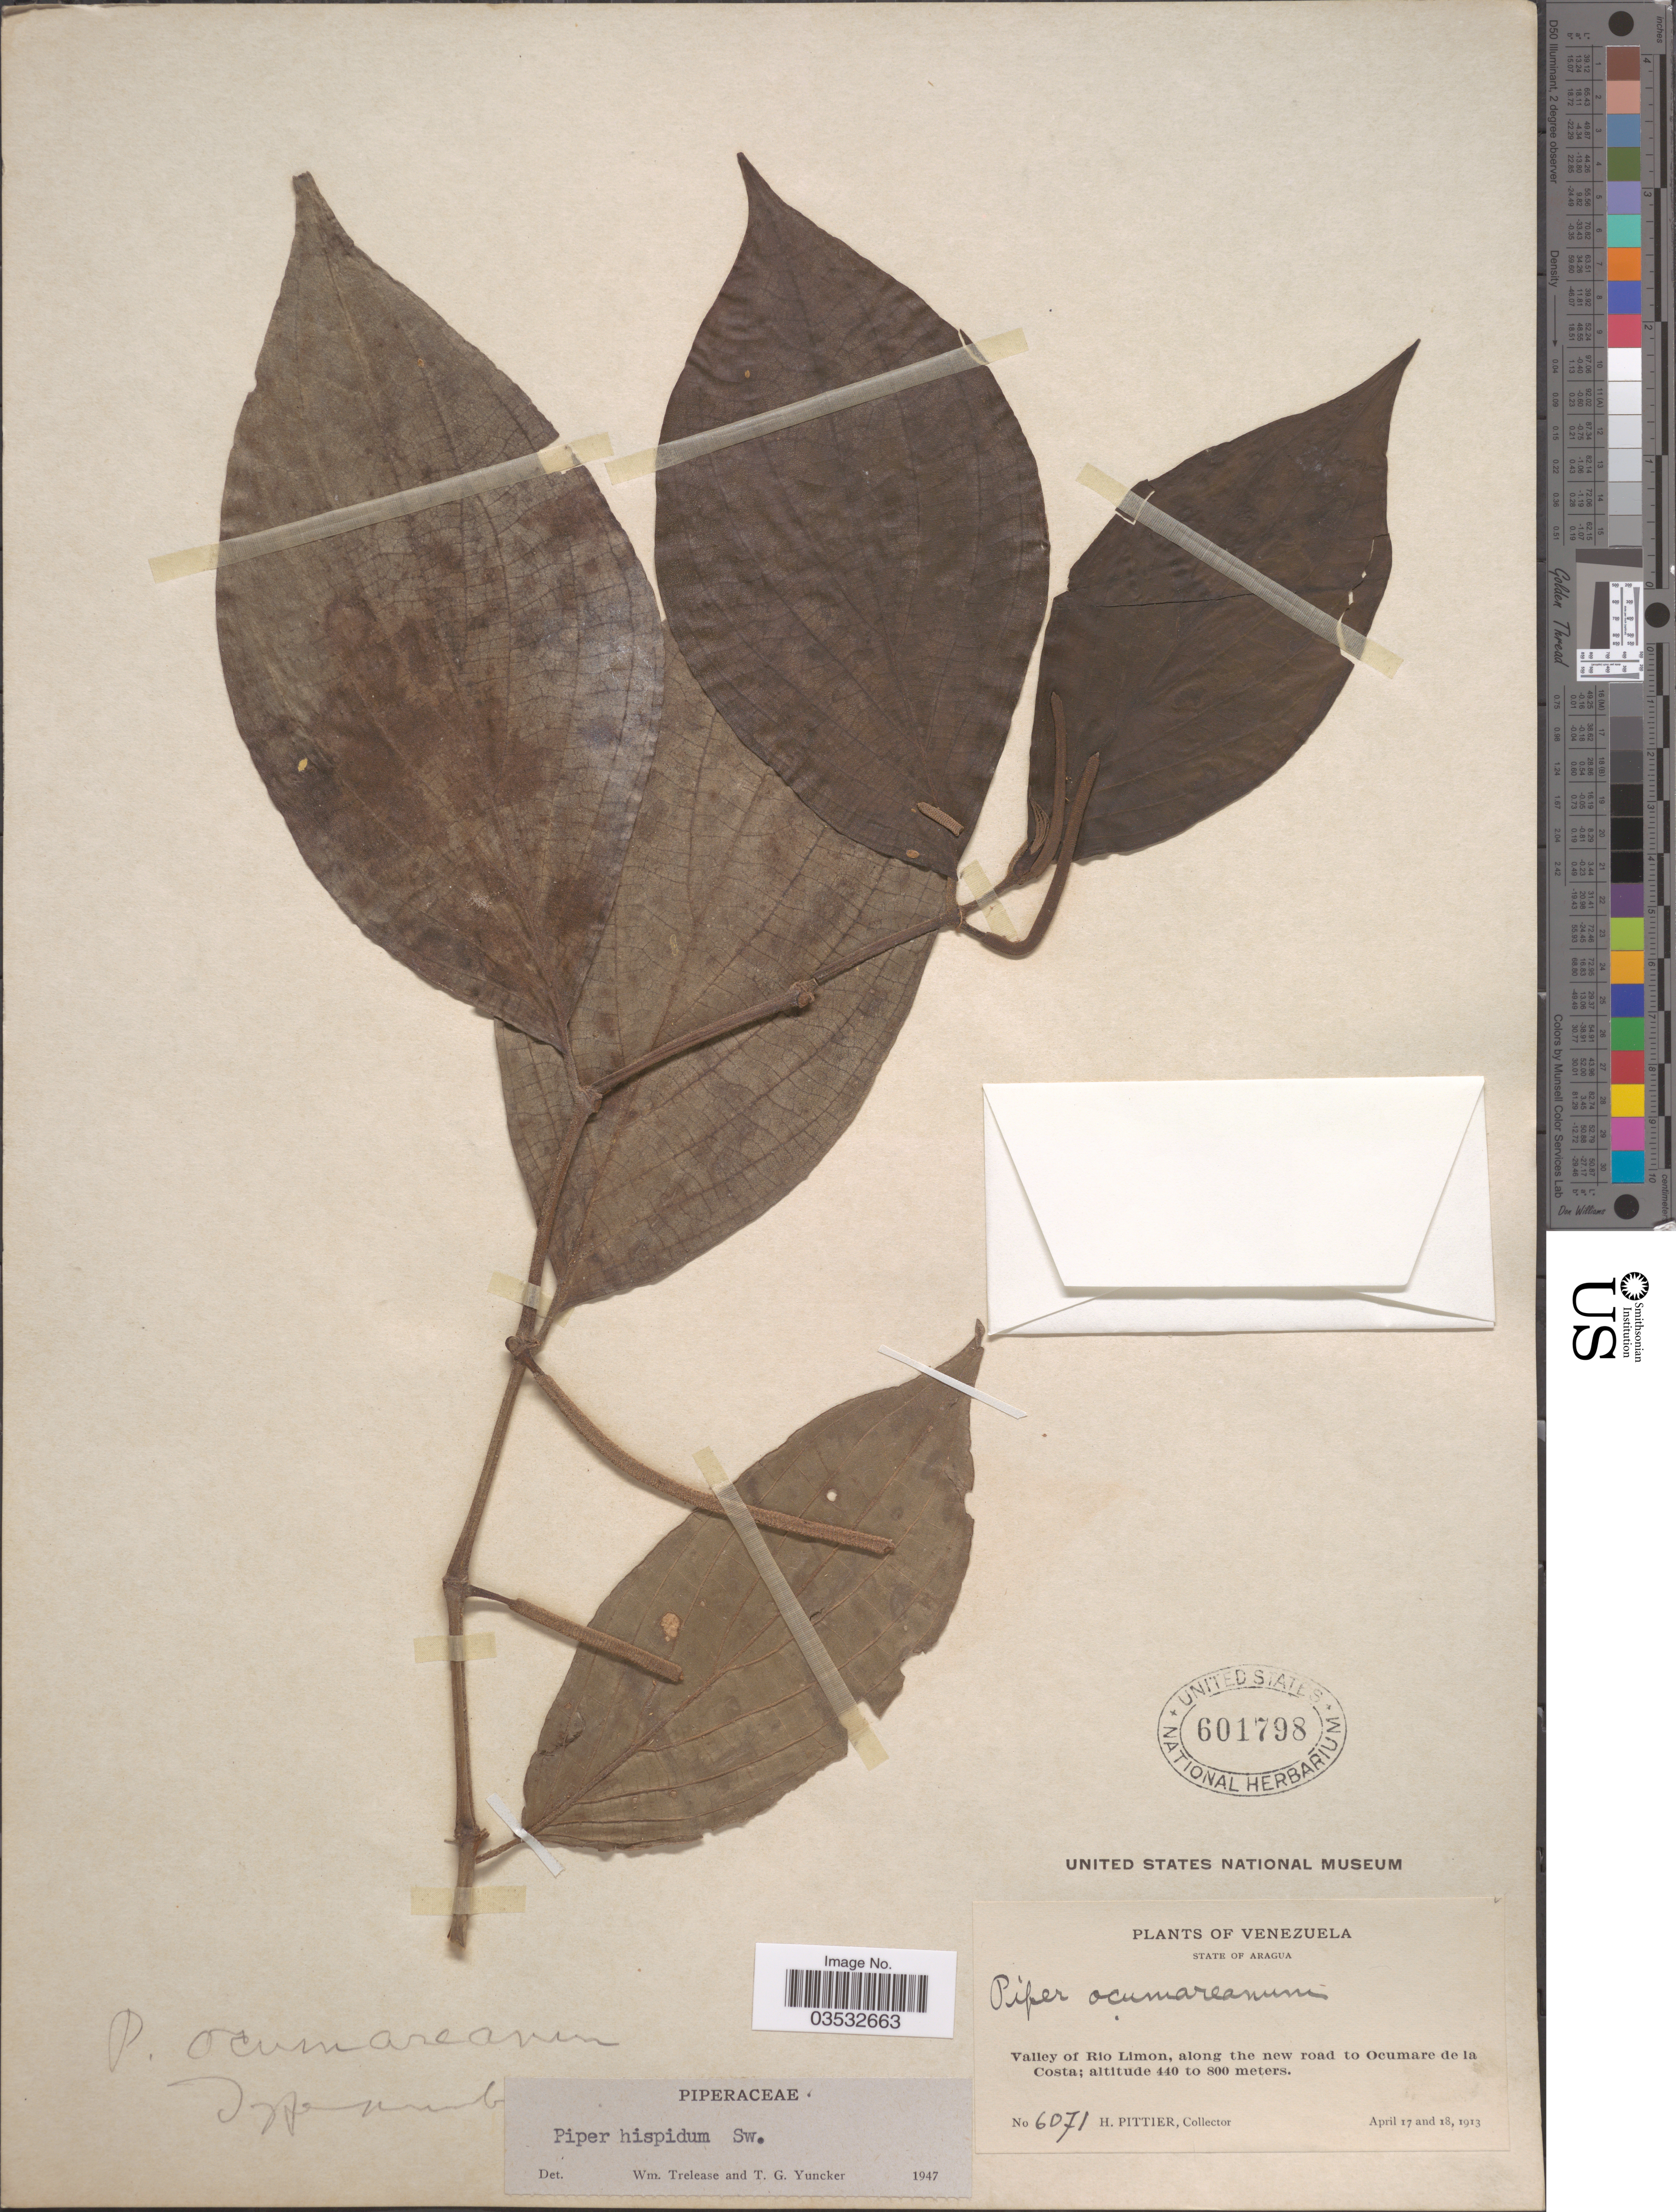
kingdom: Plantae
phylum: Tracheophyta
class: Magnoliopsida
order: Piperales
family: Piperaceae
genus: Piper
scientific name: Piper hispidum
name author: Sw.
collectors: H. F. Pittier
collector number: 6071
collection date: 1913-04-17/1913-04-18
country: Venezuela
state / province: Aragua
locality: Valley of Rio Limon, along the new road to Ocumare de la Costa.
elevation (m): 440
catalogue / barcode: US 601798